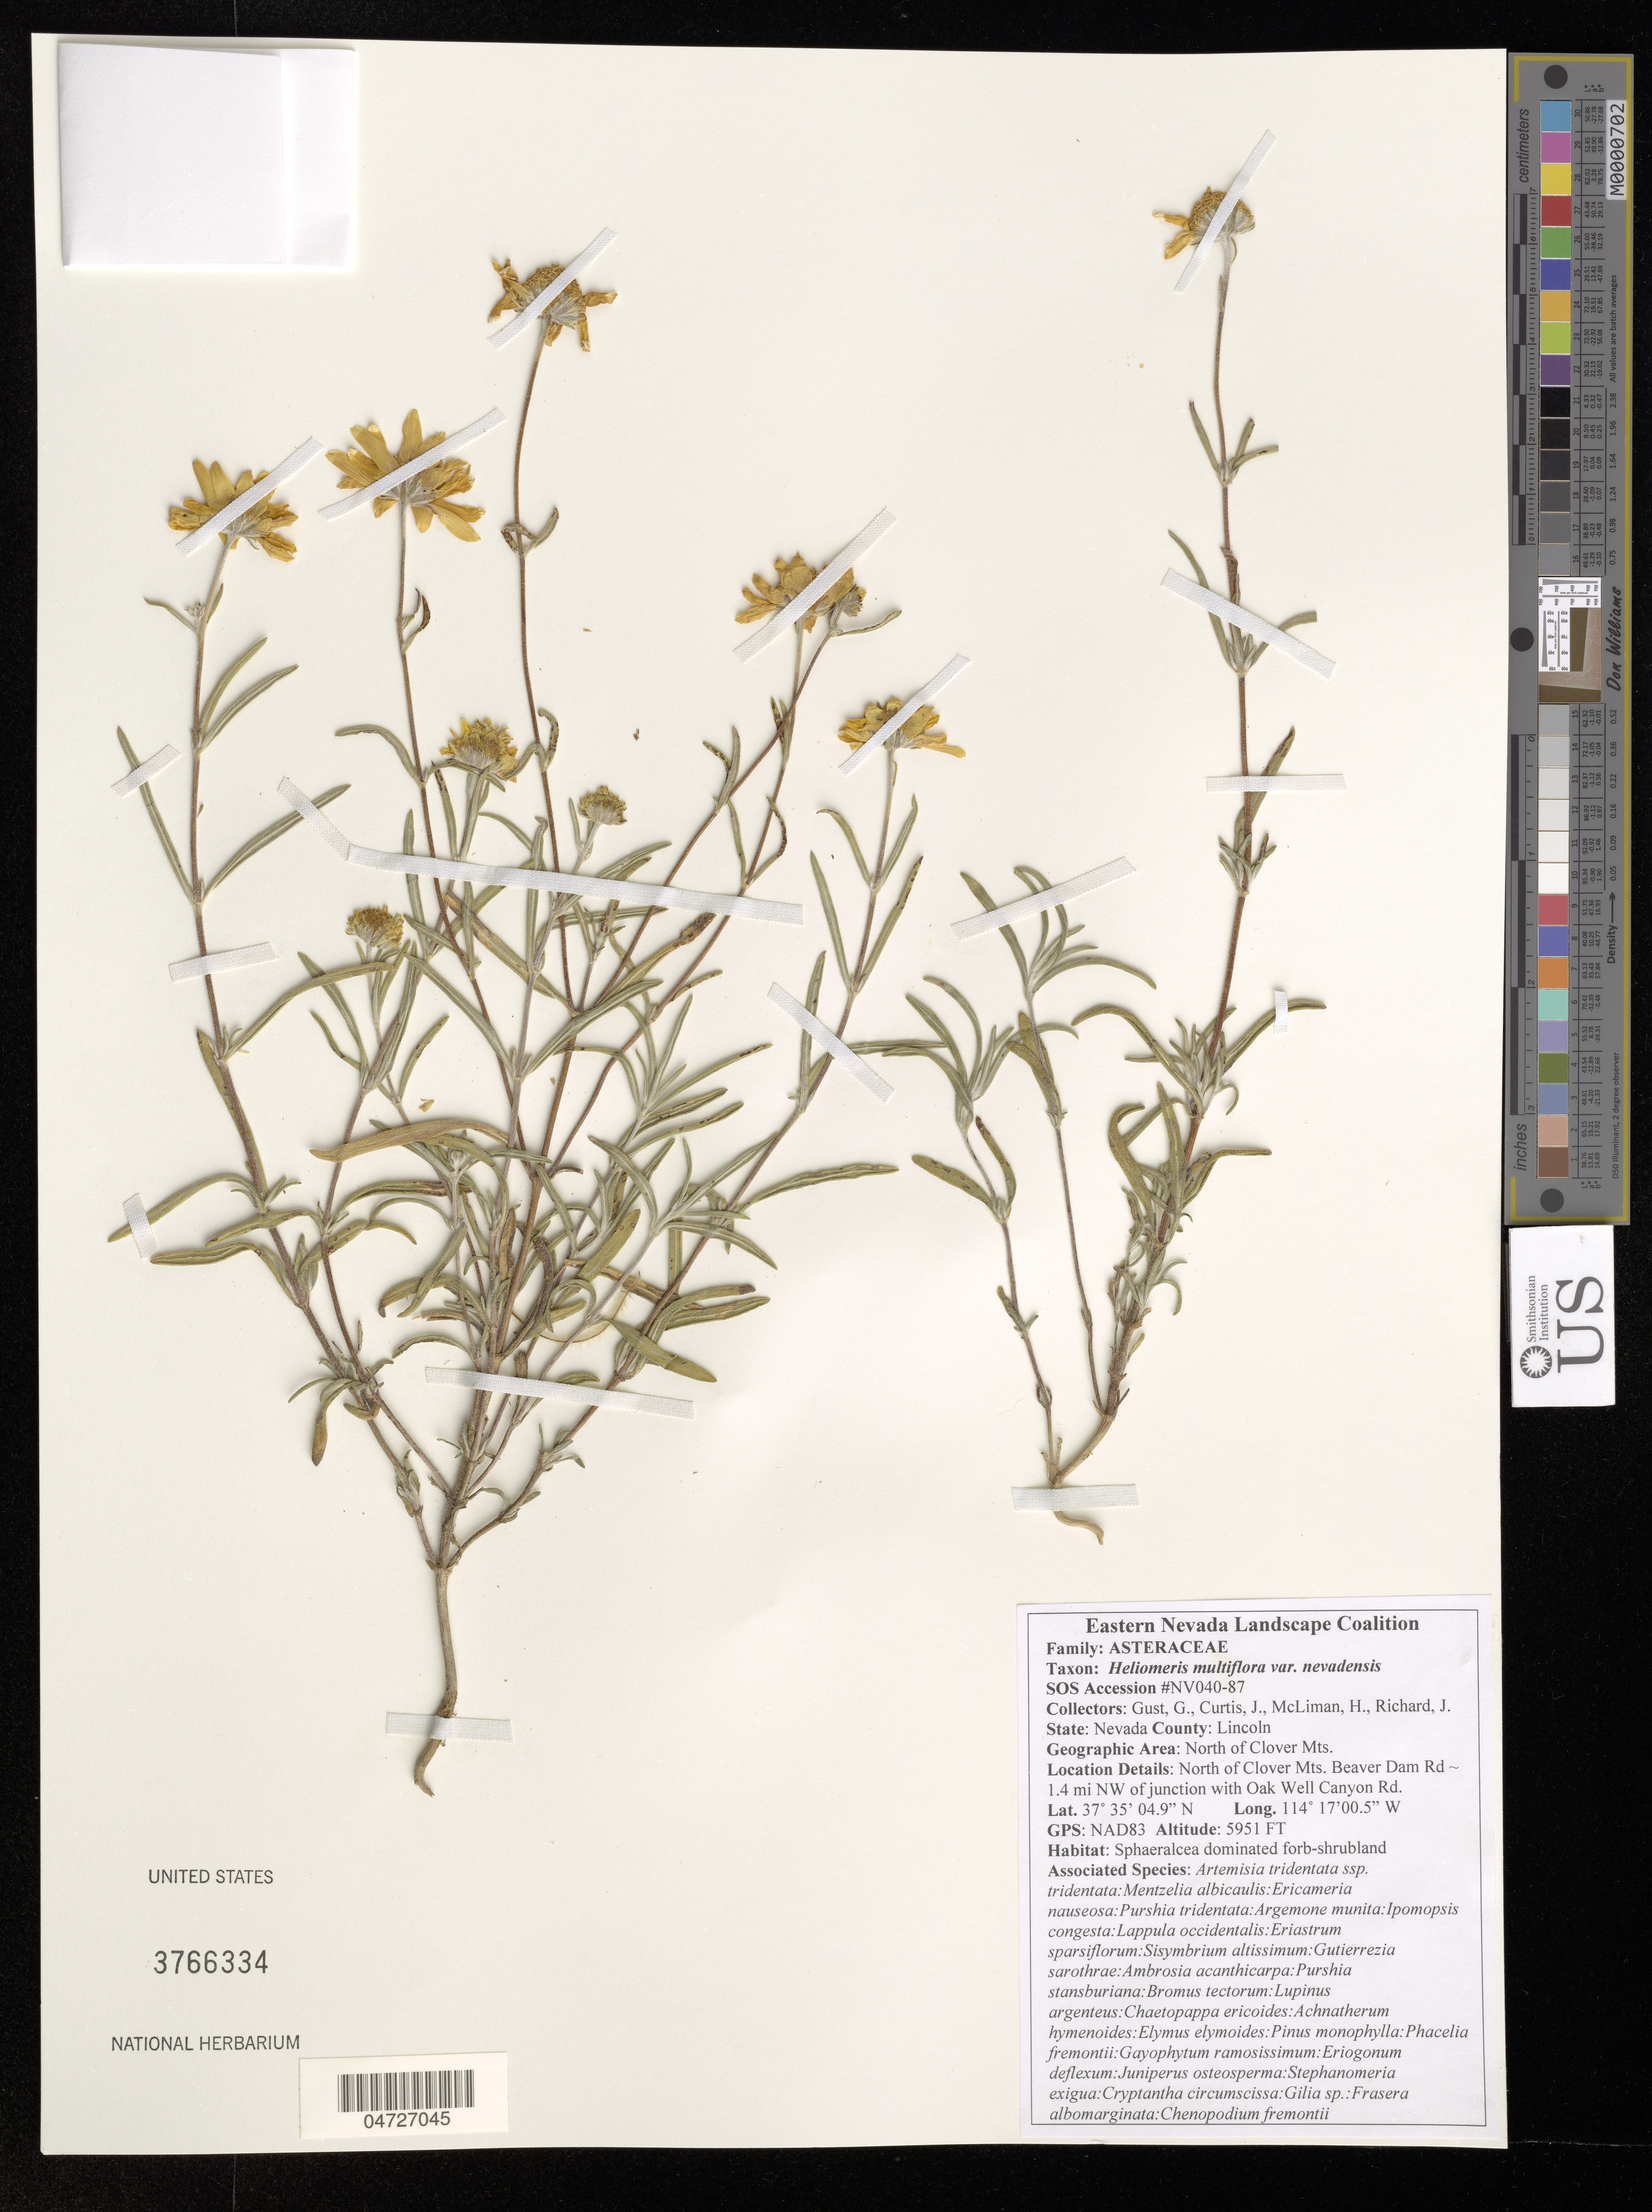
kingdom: Plantae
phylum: Tracheophyta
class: Magnoliopsida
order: Asterales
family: Asteraceae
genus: Heliomeris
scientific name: Heliomeris multiflora var. nevadensis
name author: (A. Nelson) Blake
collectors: G. Gust, J. Curtis, H. McLimans & J. Richard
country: United States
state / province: Nevada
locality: County: Lincoln. North of Clover Mts. North of Clover Mts. Beaver Dam Rd ~ 1.4 mi NW of junction with Oak Well Canyon Rd.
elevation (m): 1814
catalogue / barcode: US 3766334